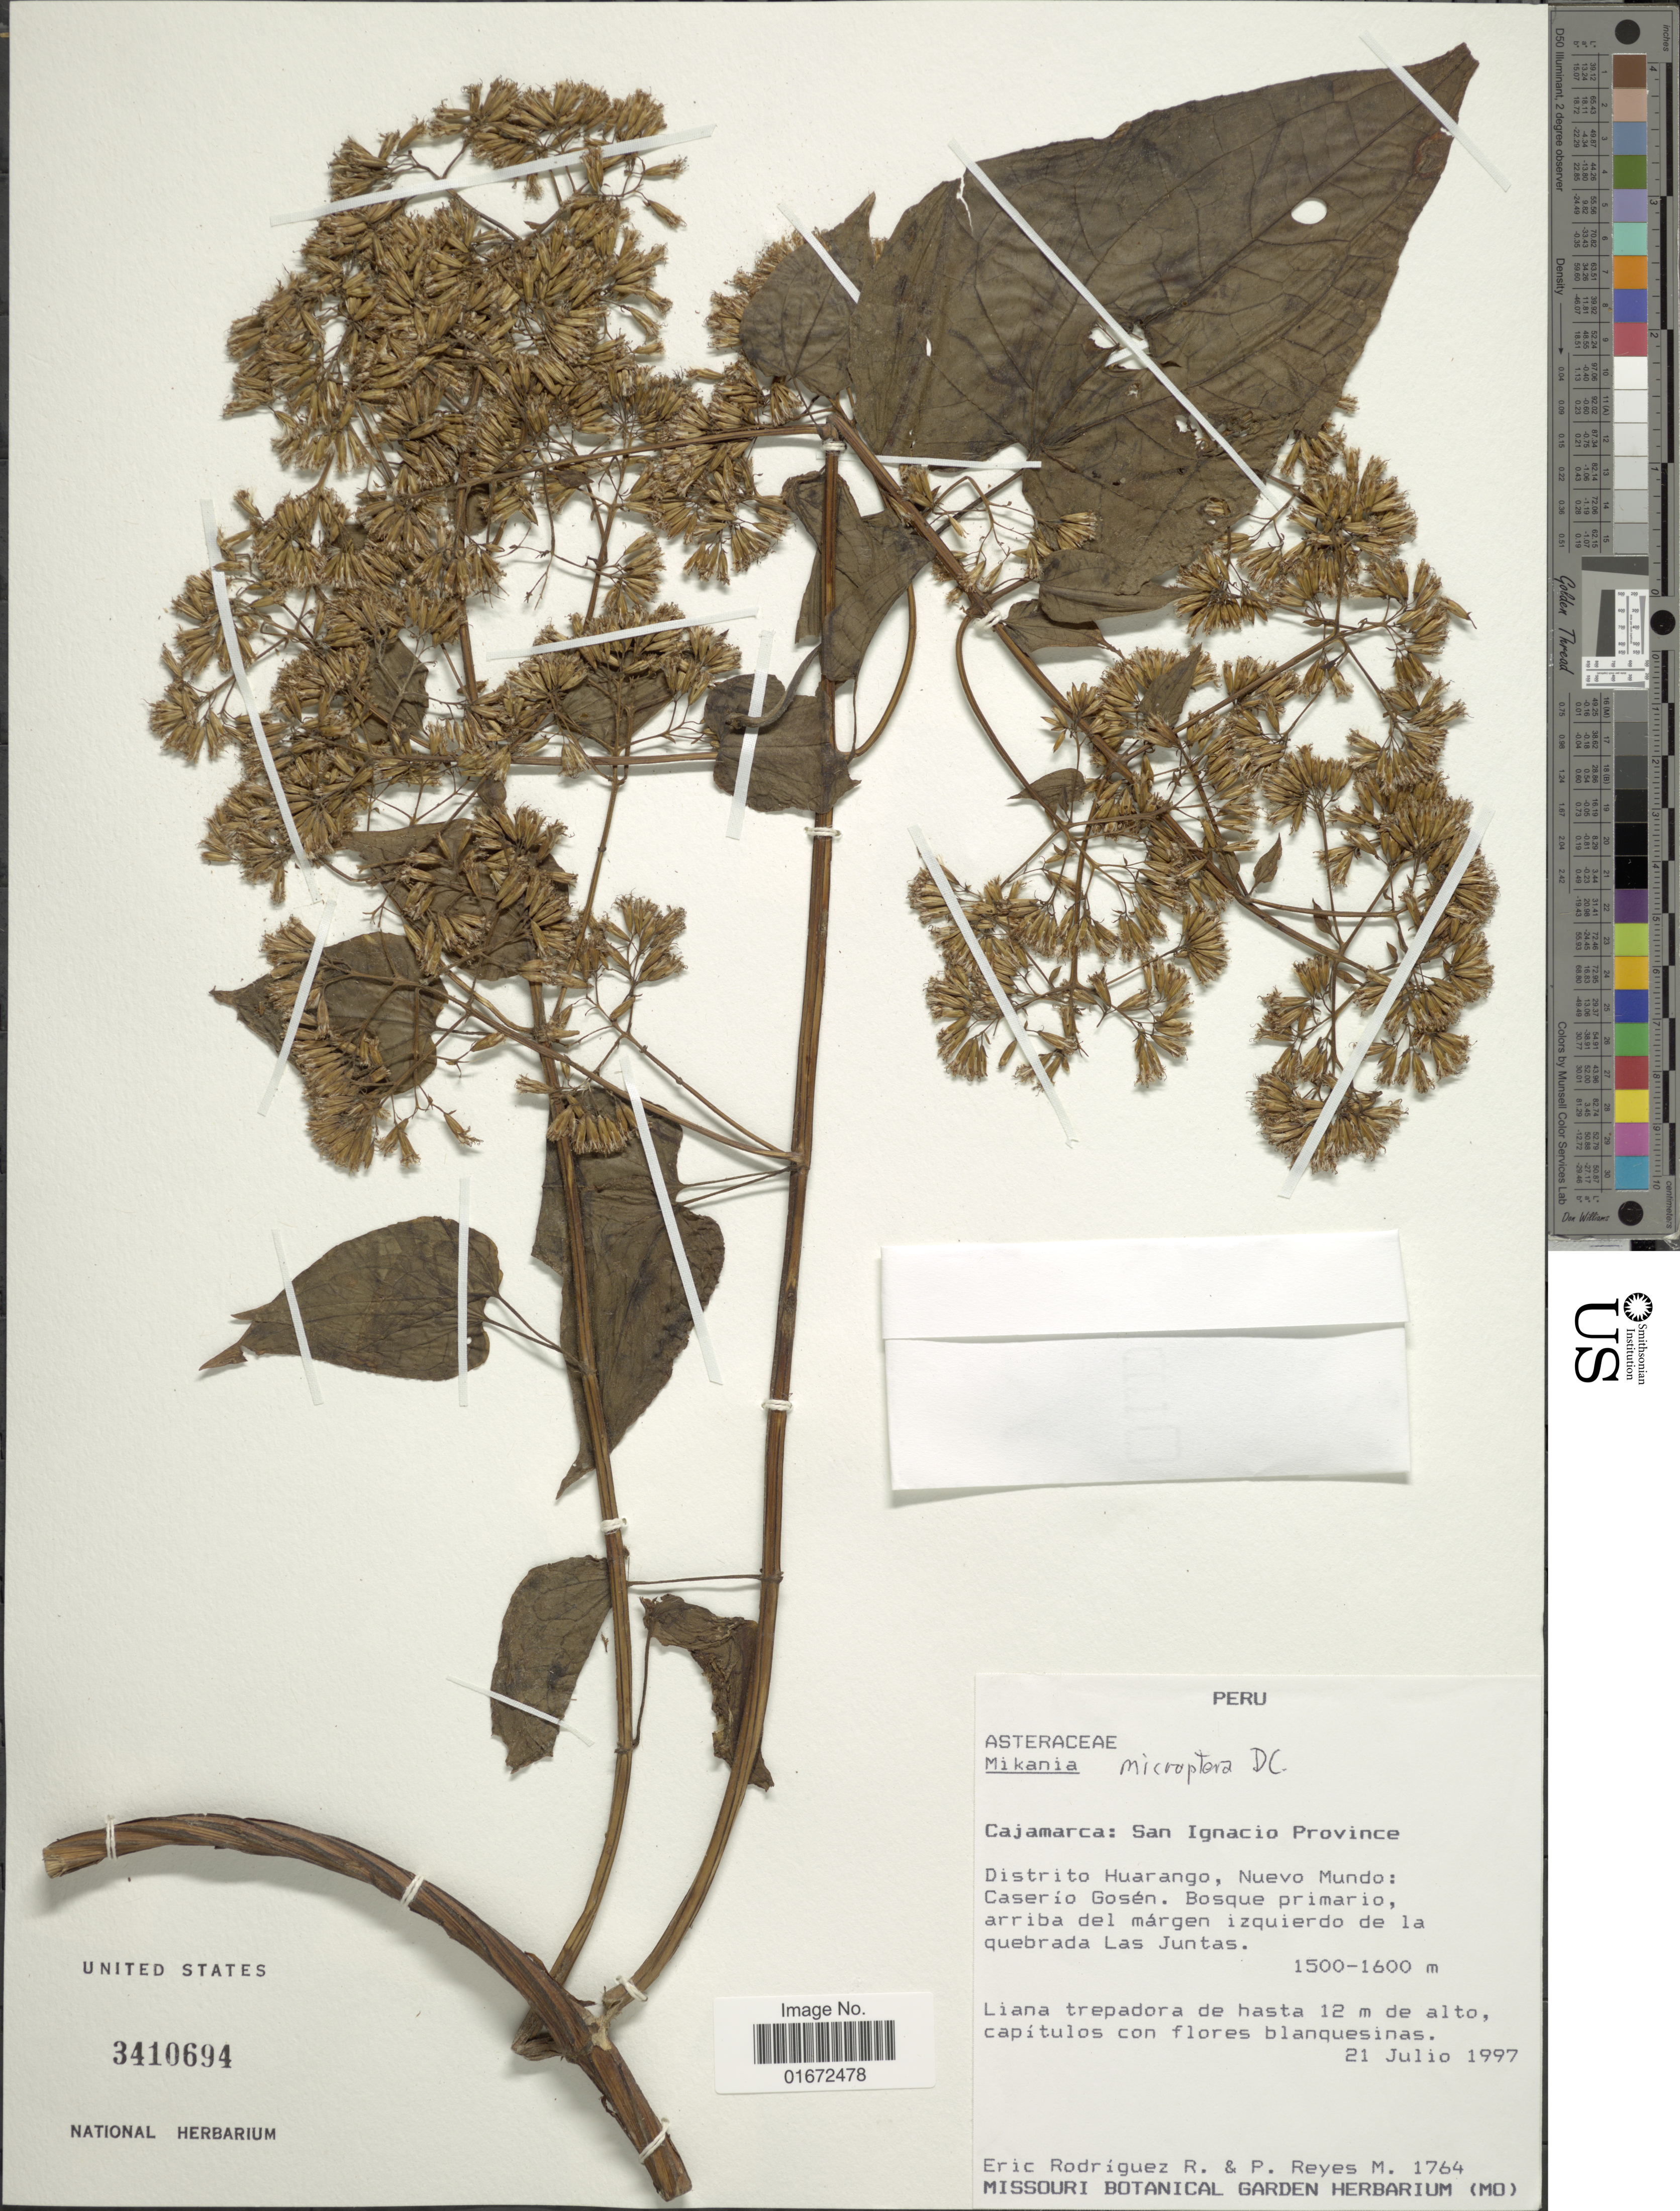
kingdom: Plantae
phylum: Tracheophyta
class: Magnoliopsida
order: Asterales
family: Asteraceae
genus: Mikania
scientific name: Mikania microptera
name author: DC.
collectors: E. F. Rodrignez R. & P. Reyes M.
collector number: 1764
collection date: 1997-07-21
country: Peru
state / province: Cajamarca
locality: Cajamarca: San Ignacio Province. Distrito Huarango, Nuevo Mundo: Caserio Gosén. Bosque primario, arriba del márgen izquierdo de la quebrada Las Juntas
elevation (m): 1500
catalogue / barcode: US 3410694